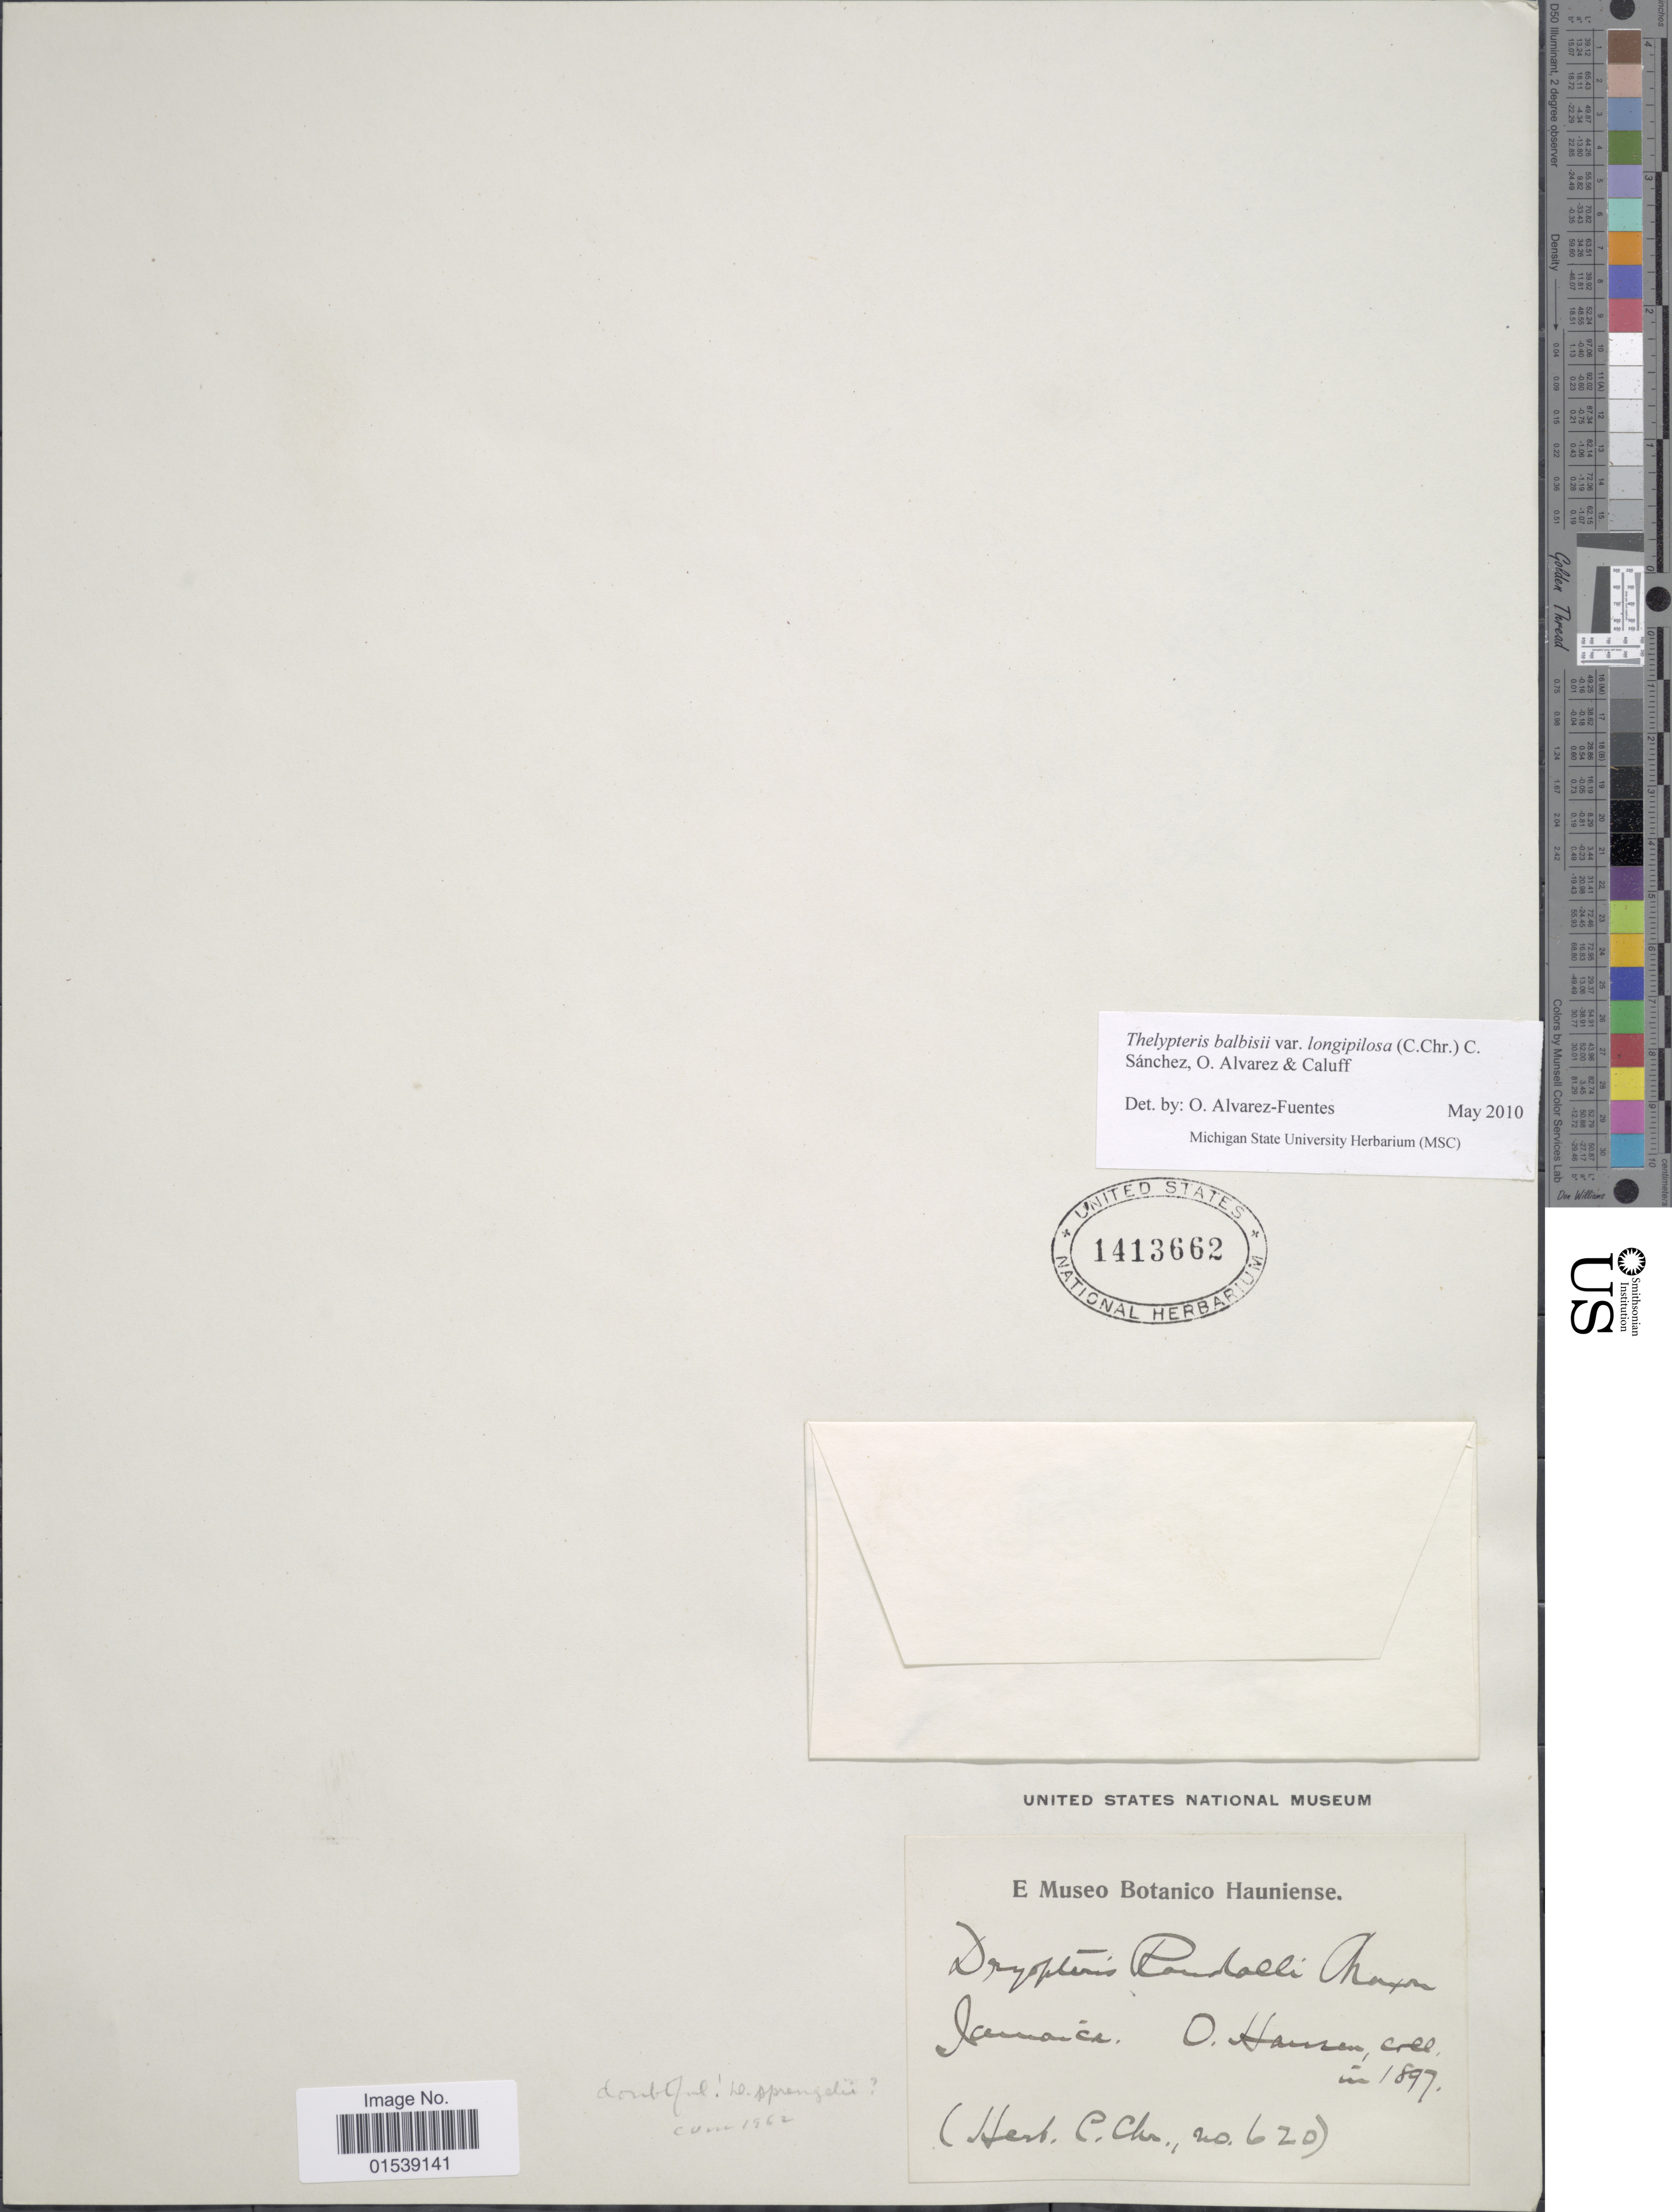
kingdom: Plantae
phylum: Tracheophyta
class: Polypodiopsida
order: Polypodiales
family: Thelypteridaceae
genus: Amauropelta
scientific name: Amauropelta balbisii (Spreng.) comb. nov., ined. 2015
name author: (Spreng.)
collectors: O. Hansen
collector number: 620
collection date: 1897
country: Jamaica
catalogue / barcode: US 1413662